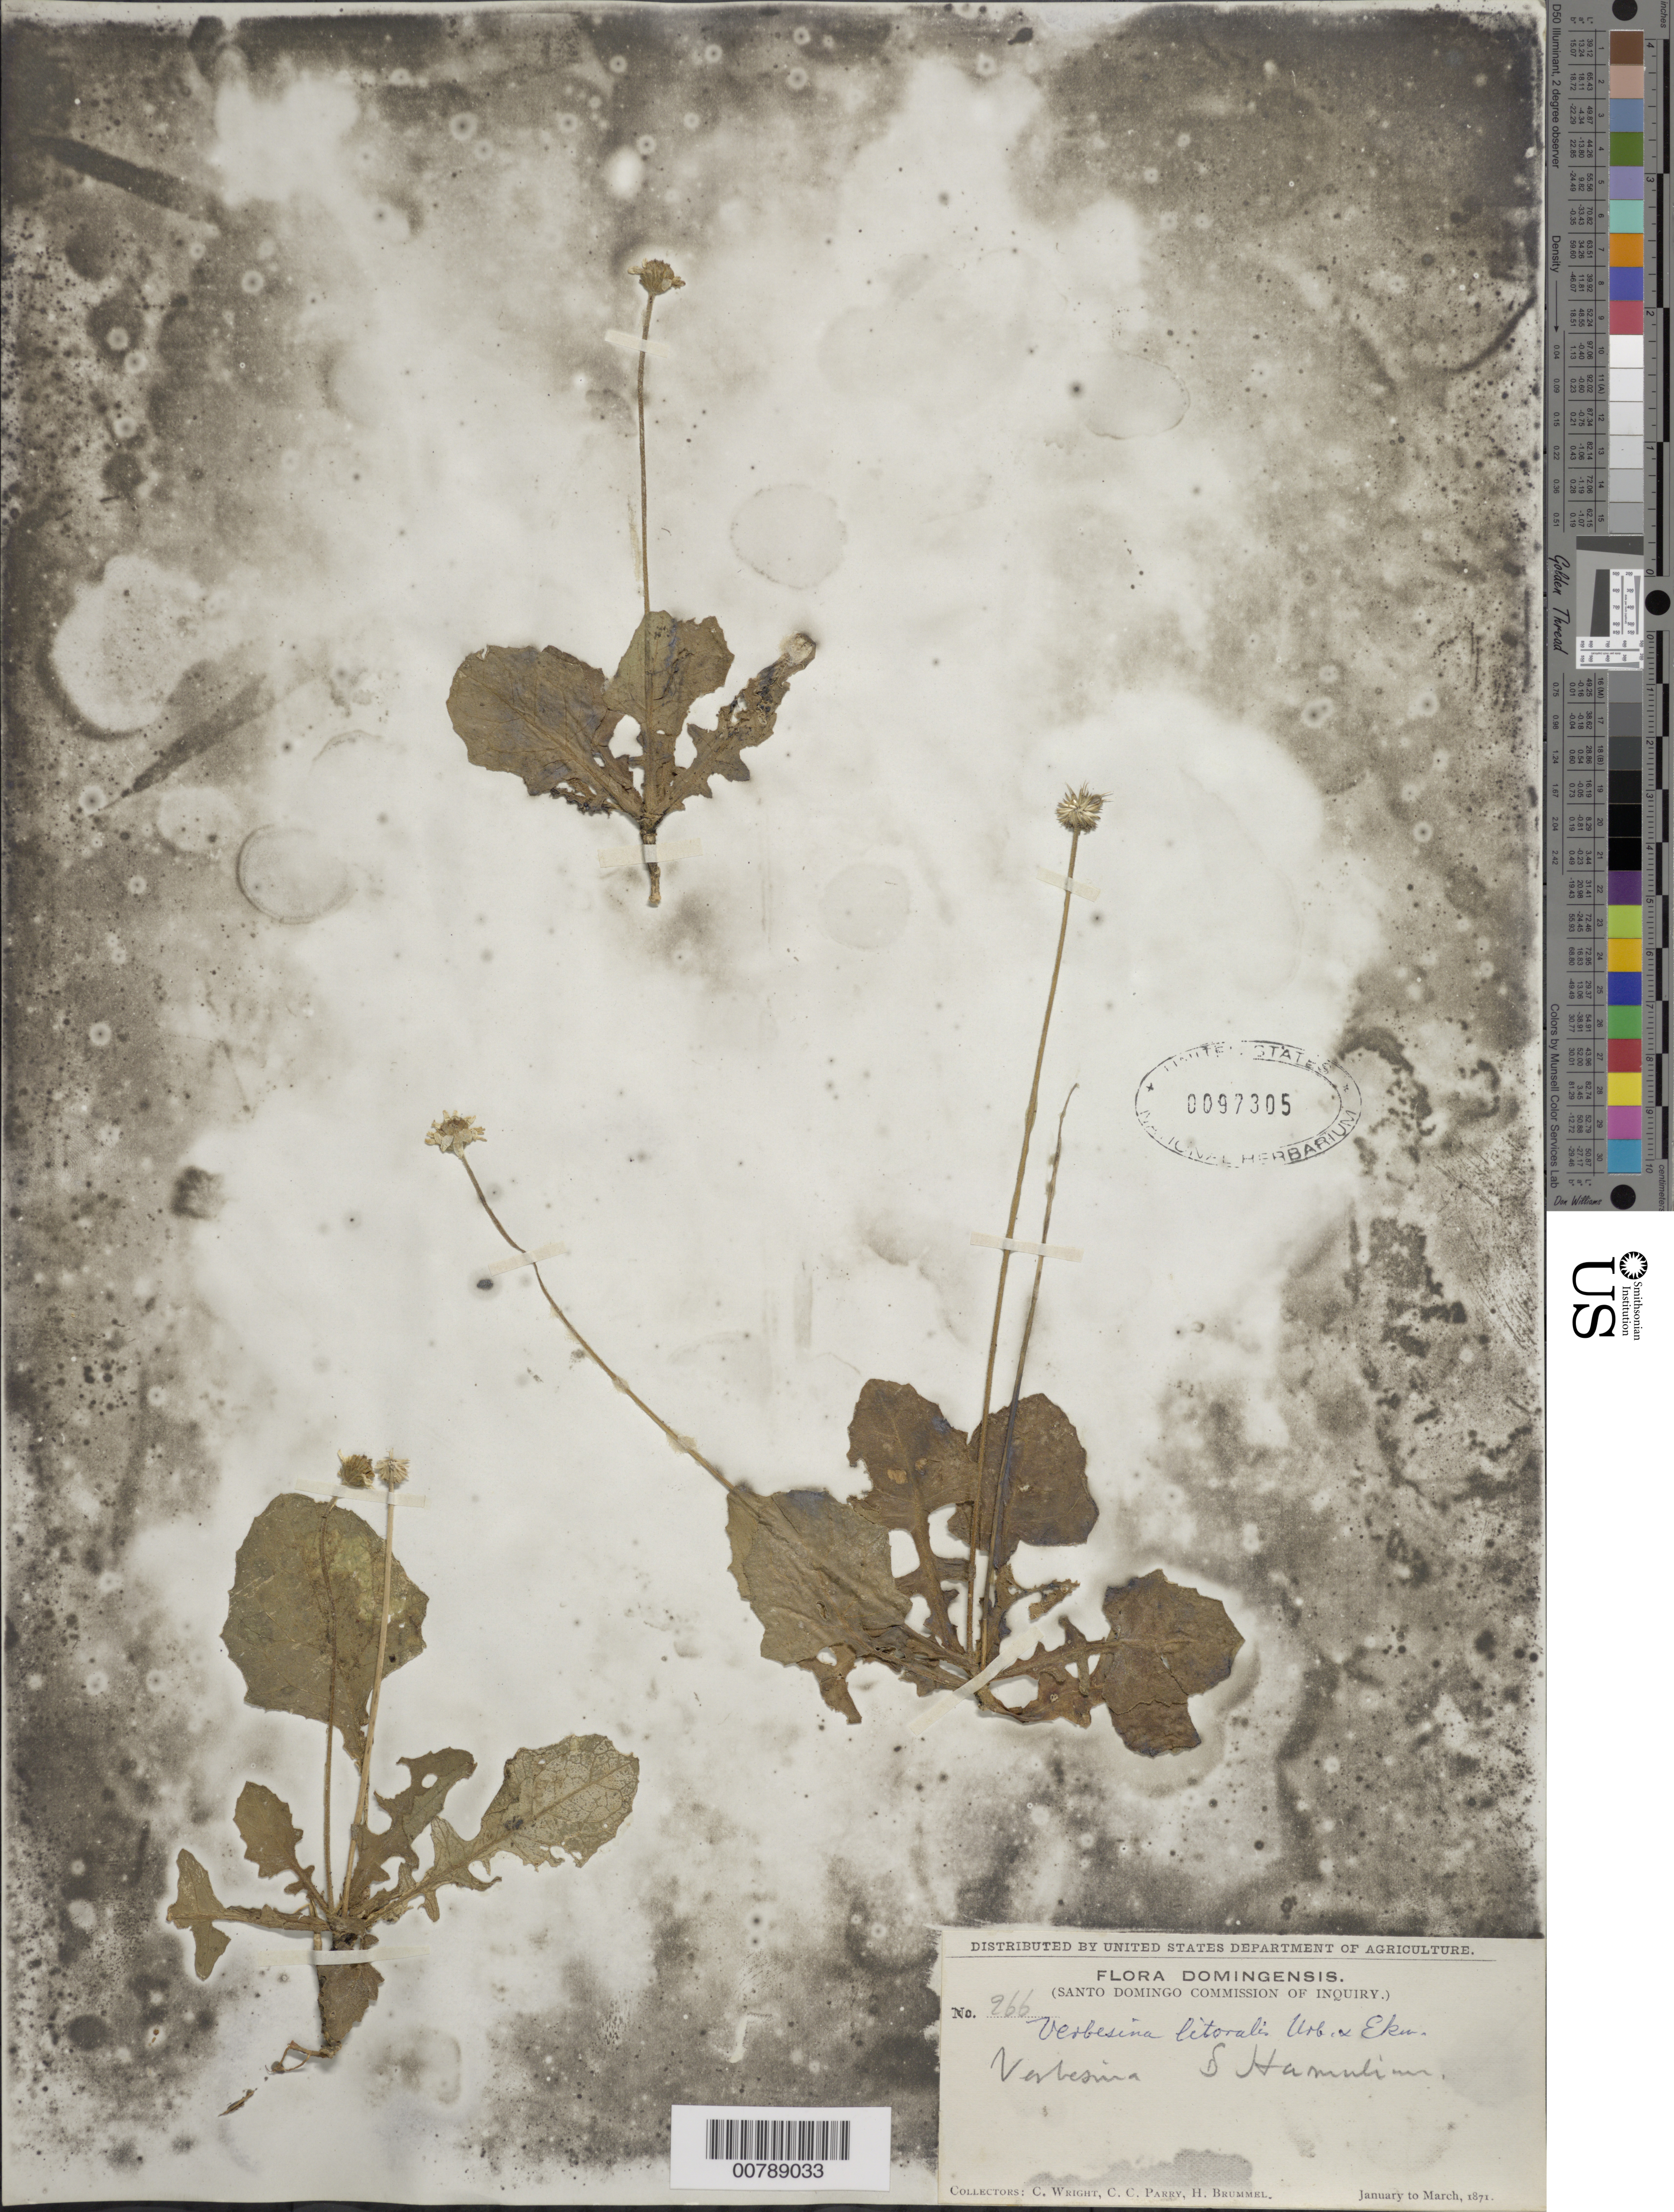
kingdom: Plantae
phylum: Tracheophyta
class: Magnoliopsida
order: Asterales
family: Asteraceae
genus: Verbesina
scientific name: Verbesina litoralis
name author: Urb. & Ekman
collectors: C. Wright, C. C. Parry & H. Brummel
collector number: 266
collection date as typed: Jan 1871 to -- Mar 1871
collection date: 1871-01/1871-03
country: Dominican Republic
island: Hispaniola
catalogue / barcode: US 97305